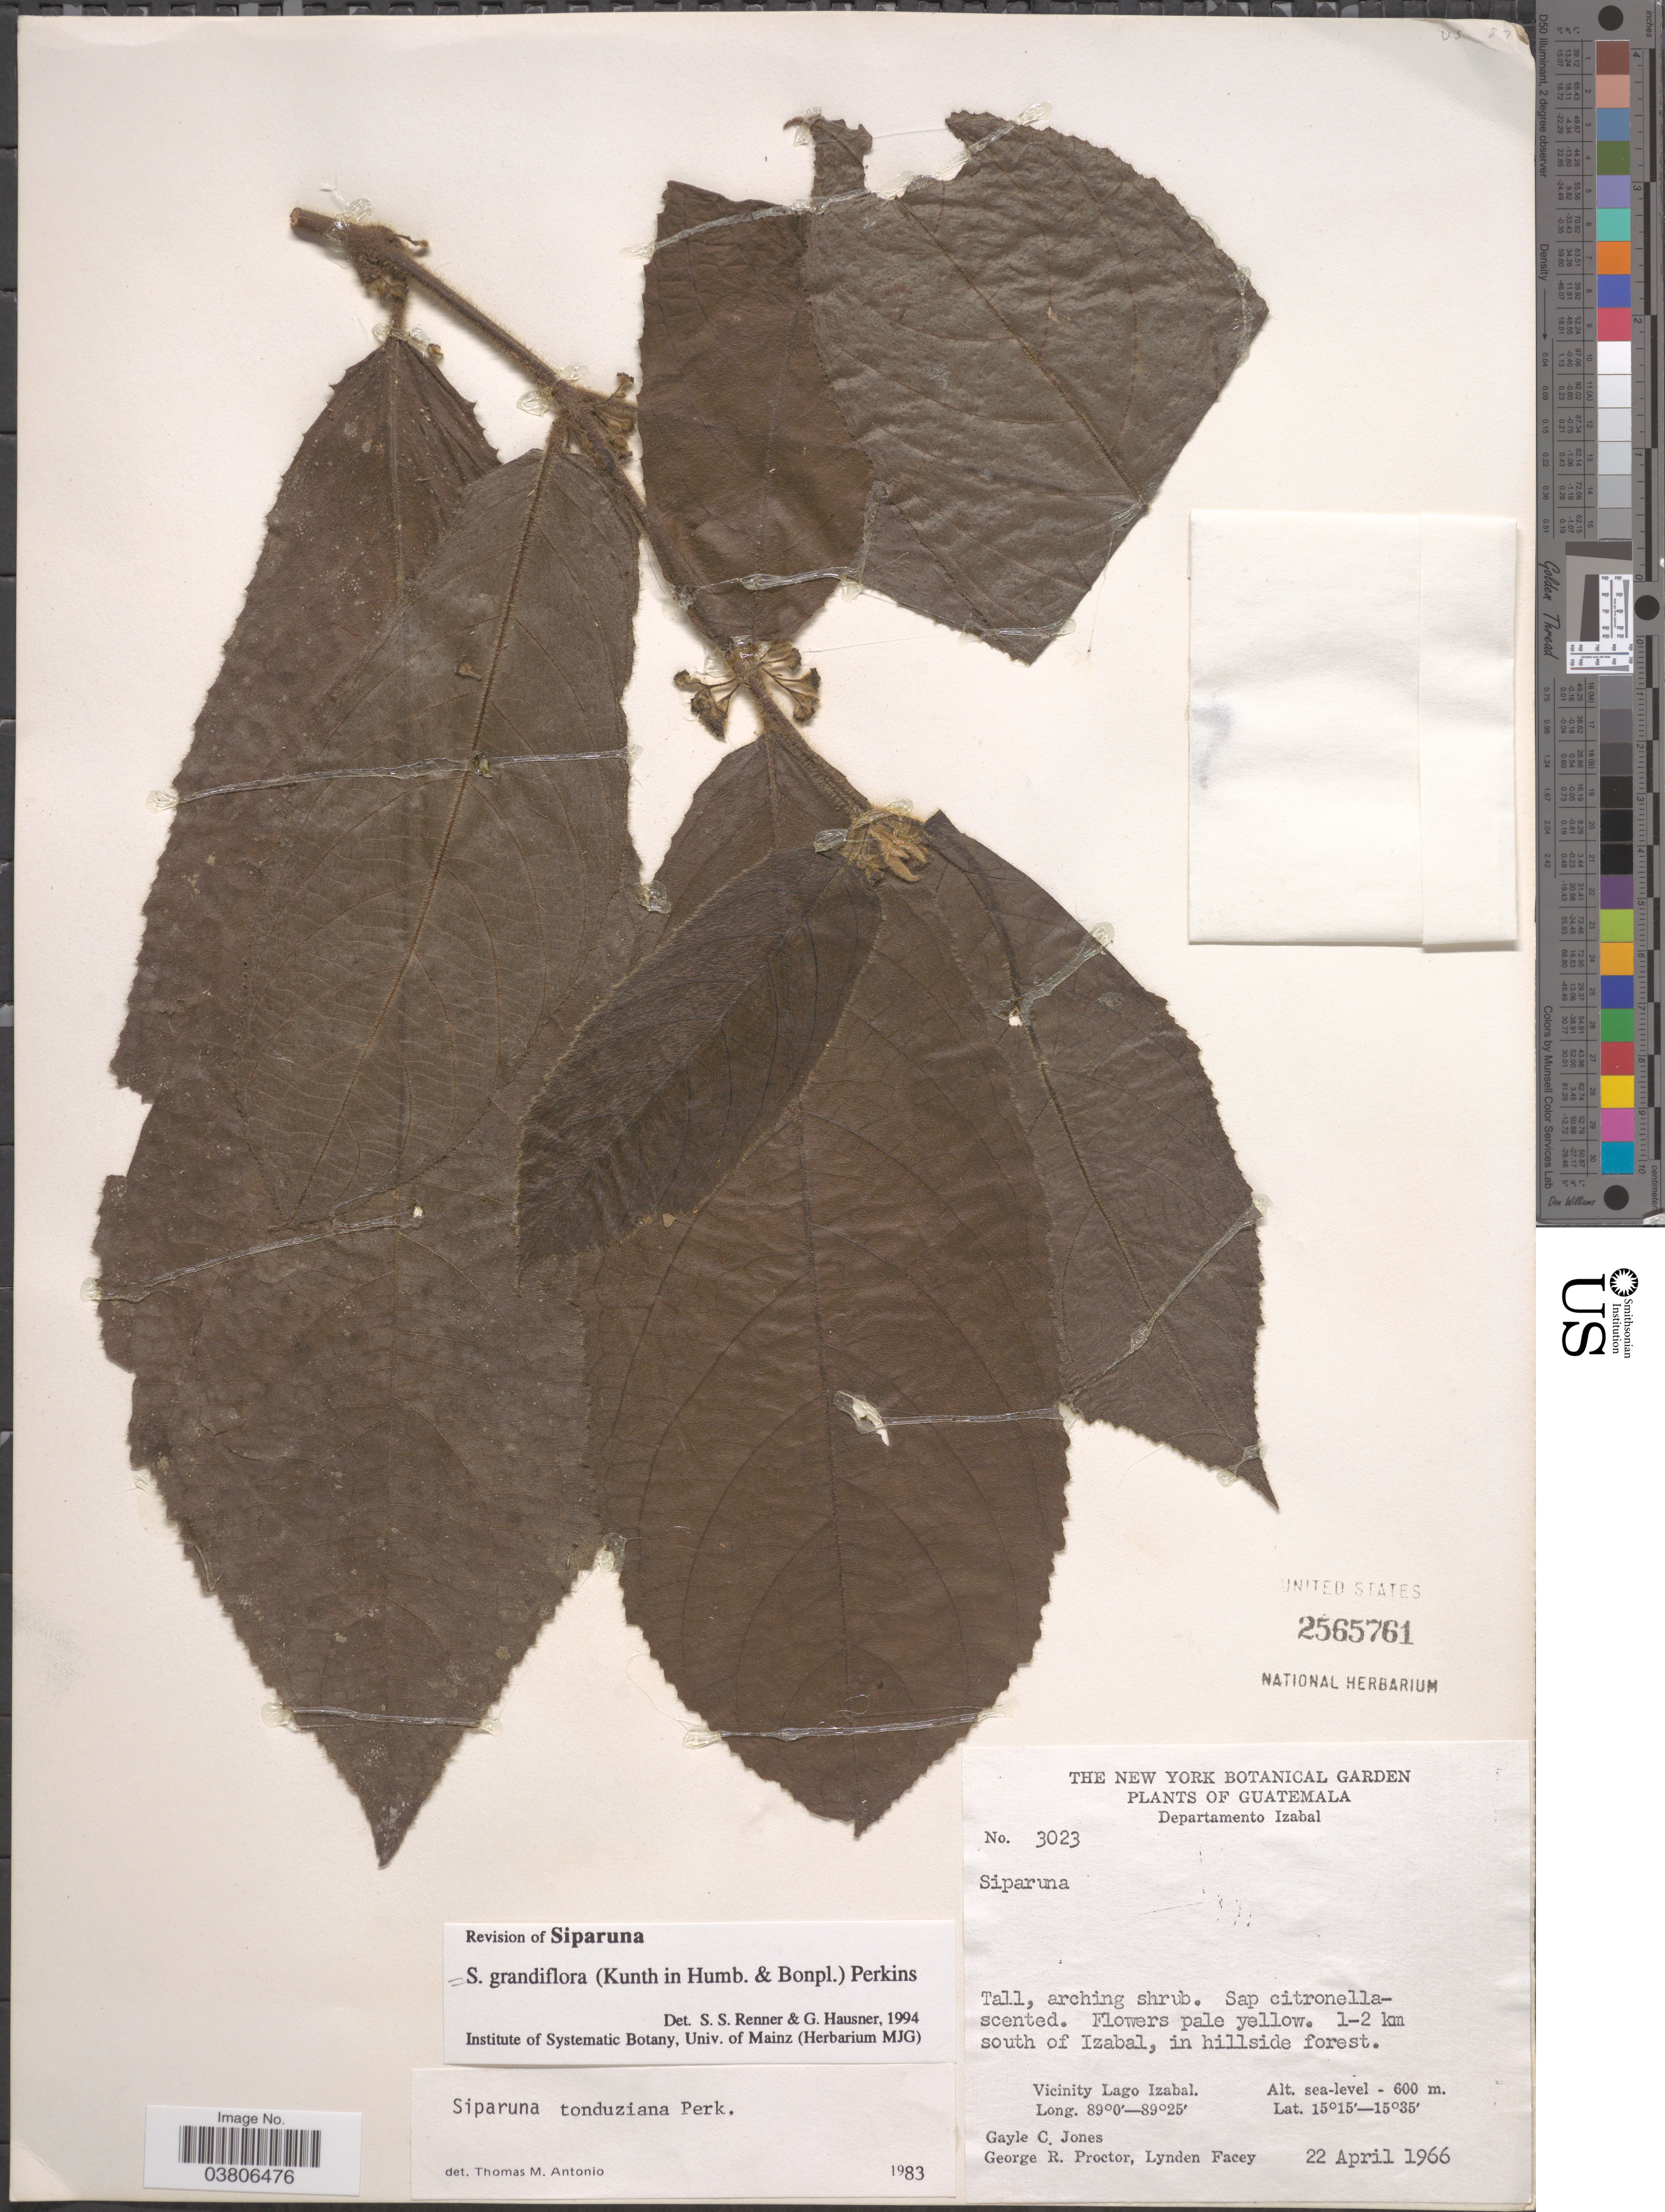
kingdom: Plantae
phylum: Tracheophyta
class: Magnoliopsida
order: Laurales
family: Siparunaceae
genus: Siparuna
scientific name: Siparuna grandiflora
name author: (Kunth) A. DC.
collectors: G. C. Jones, G. R. Proctor & L. Facey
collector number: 3023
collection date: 1966-04-22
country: Guatemala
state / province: Izabal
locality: Departamento Izabal. 1-2 km south of Izabal, in hillside forest. Vicinity Lago Izabal.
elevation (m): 0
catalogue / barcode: US 2565761